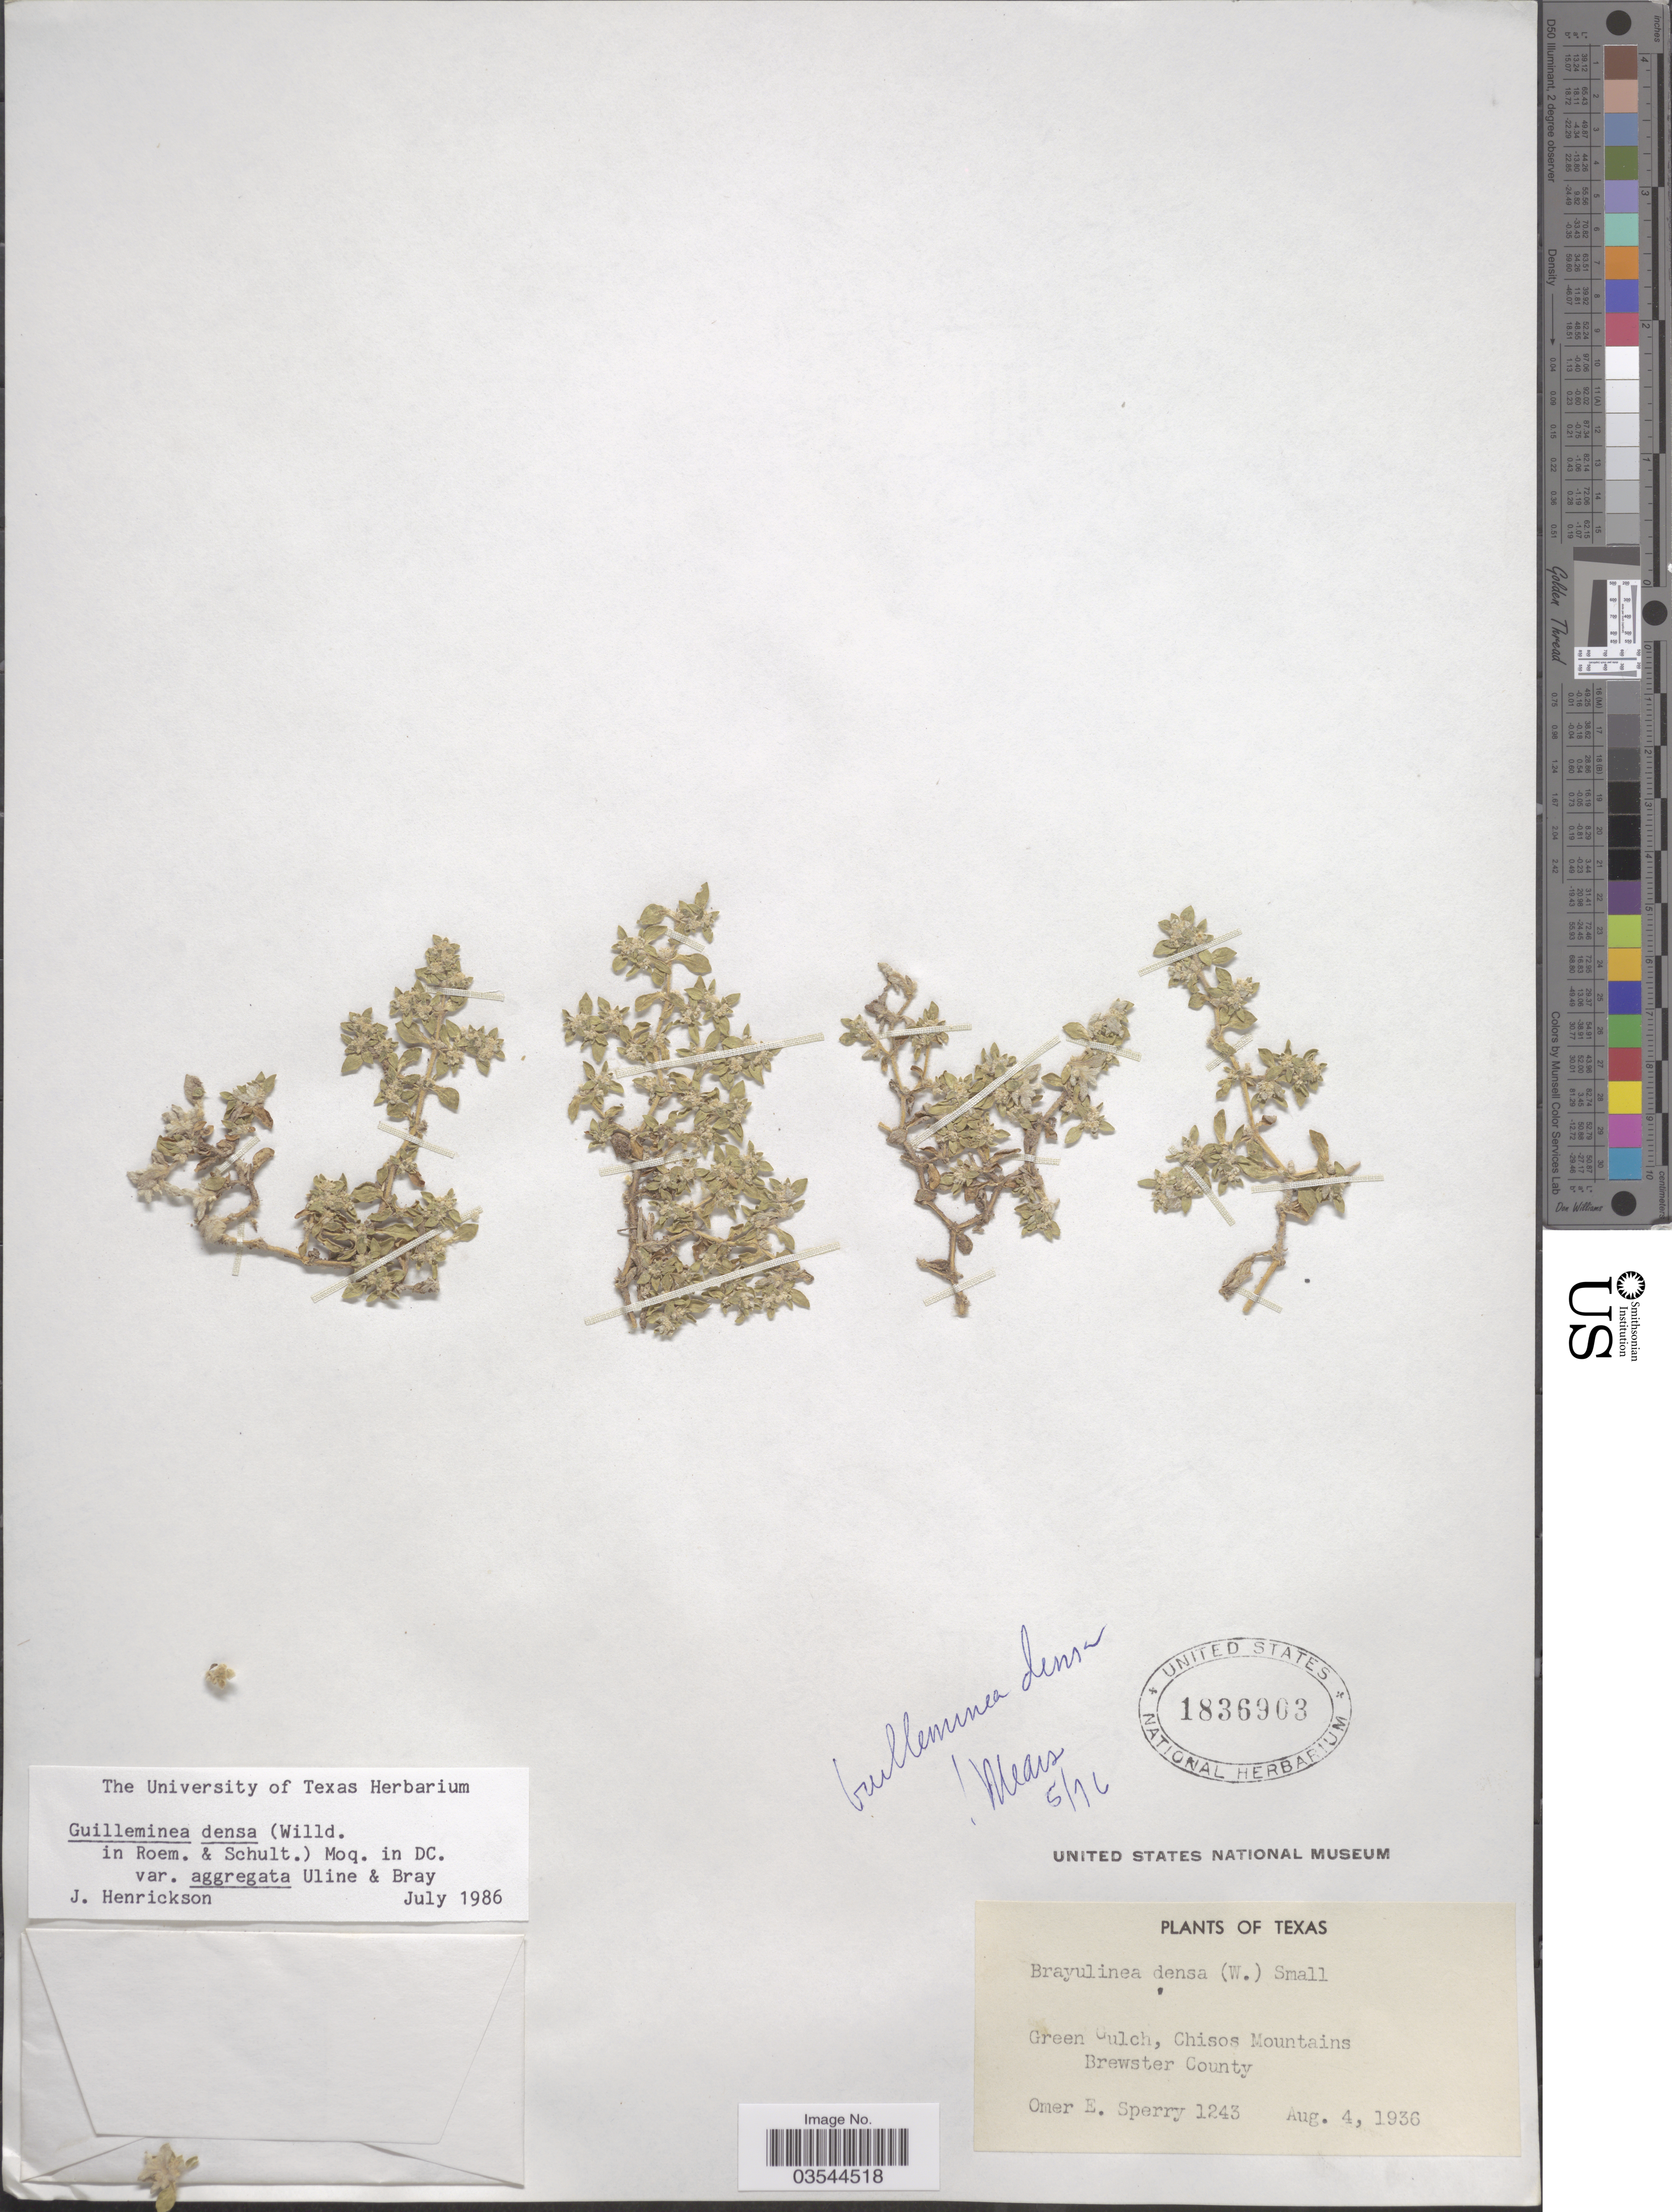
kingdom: Plantae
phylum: Tracheophyta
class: Magnoliopsida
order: Caryophyllales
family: Amaranthaceae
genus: Guilleminea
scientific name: Guilleminea densa var. aggregata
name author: Uline & W.L. Bray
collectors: O. E. Sperry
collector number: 1243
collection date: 1936-08-04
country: United States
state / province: Texas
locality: Green Gulch, Chisos Mountains. Brewster County.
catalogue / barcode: US 1836903